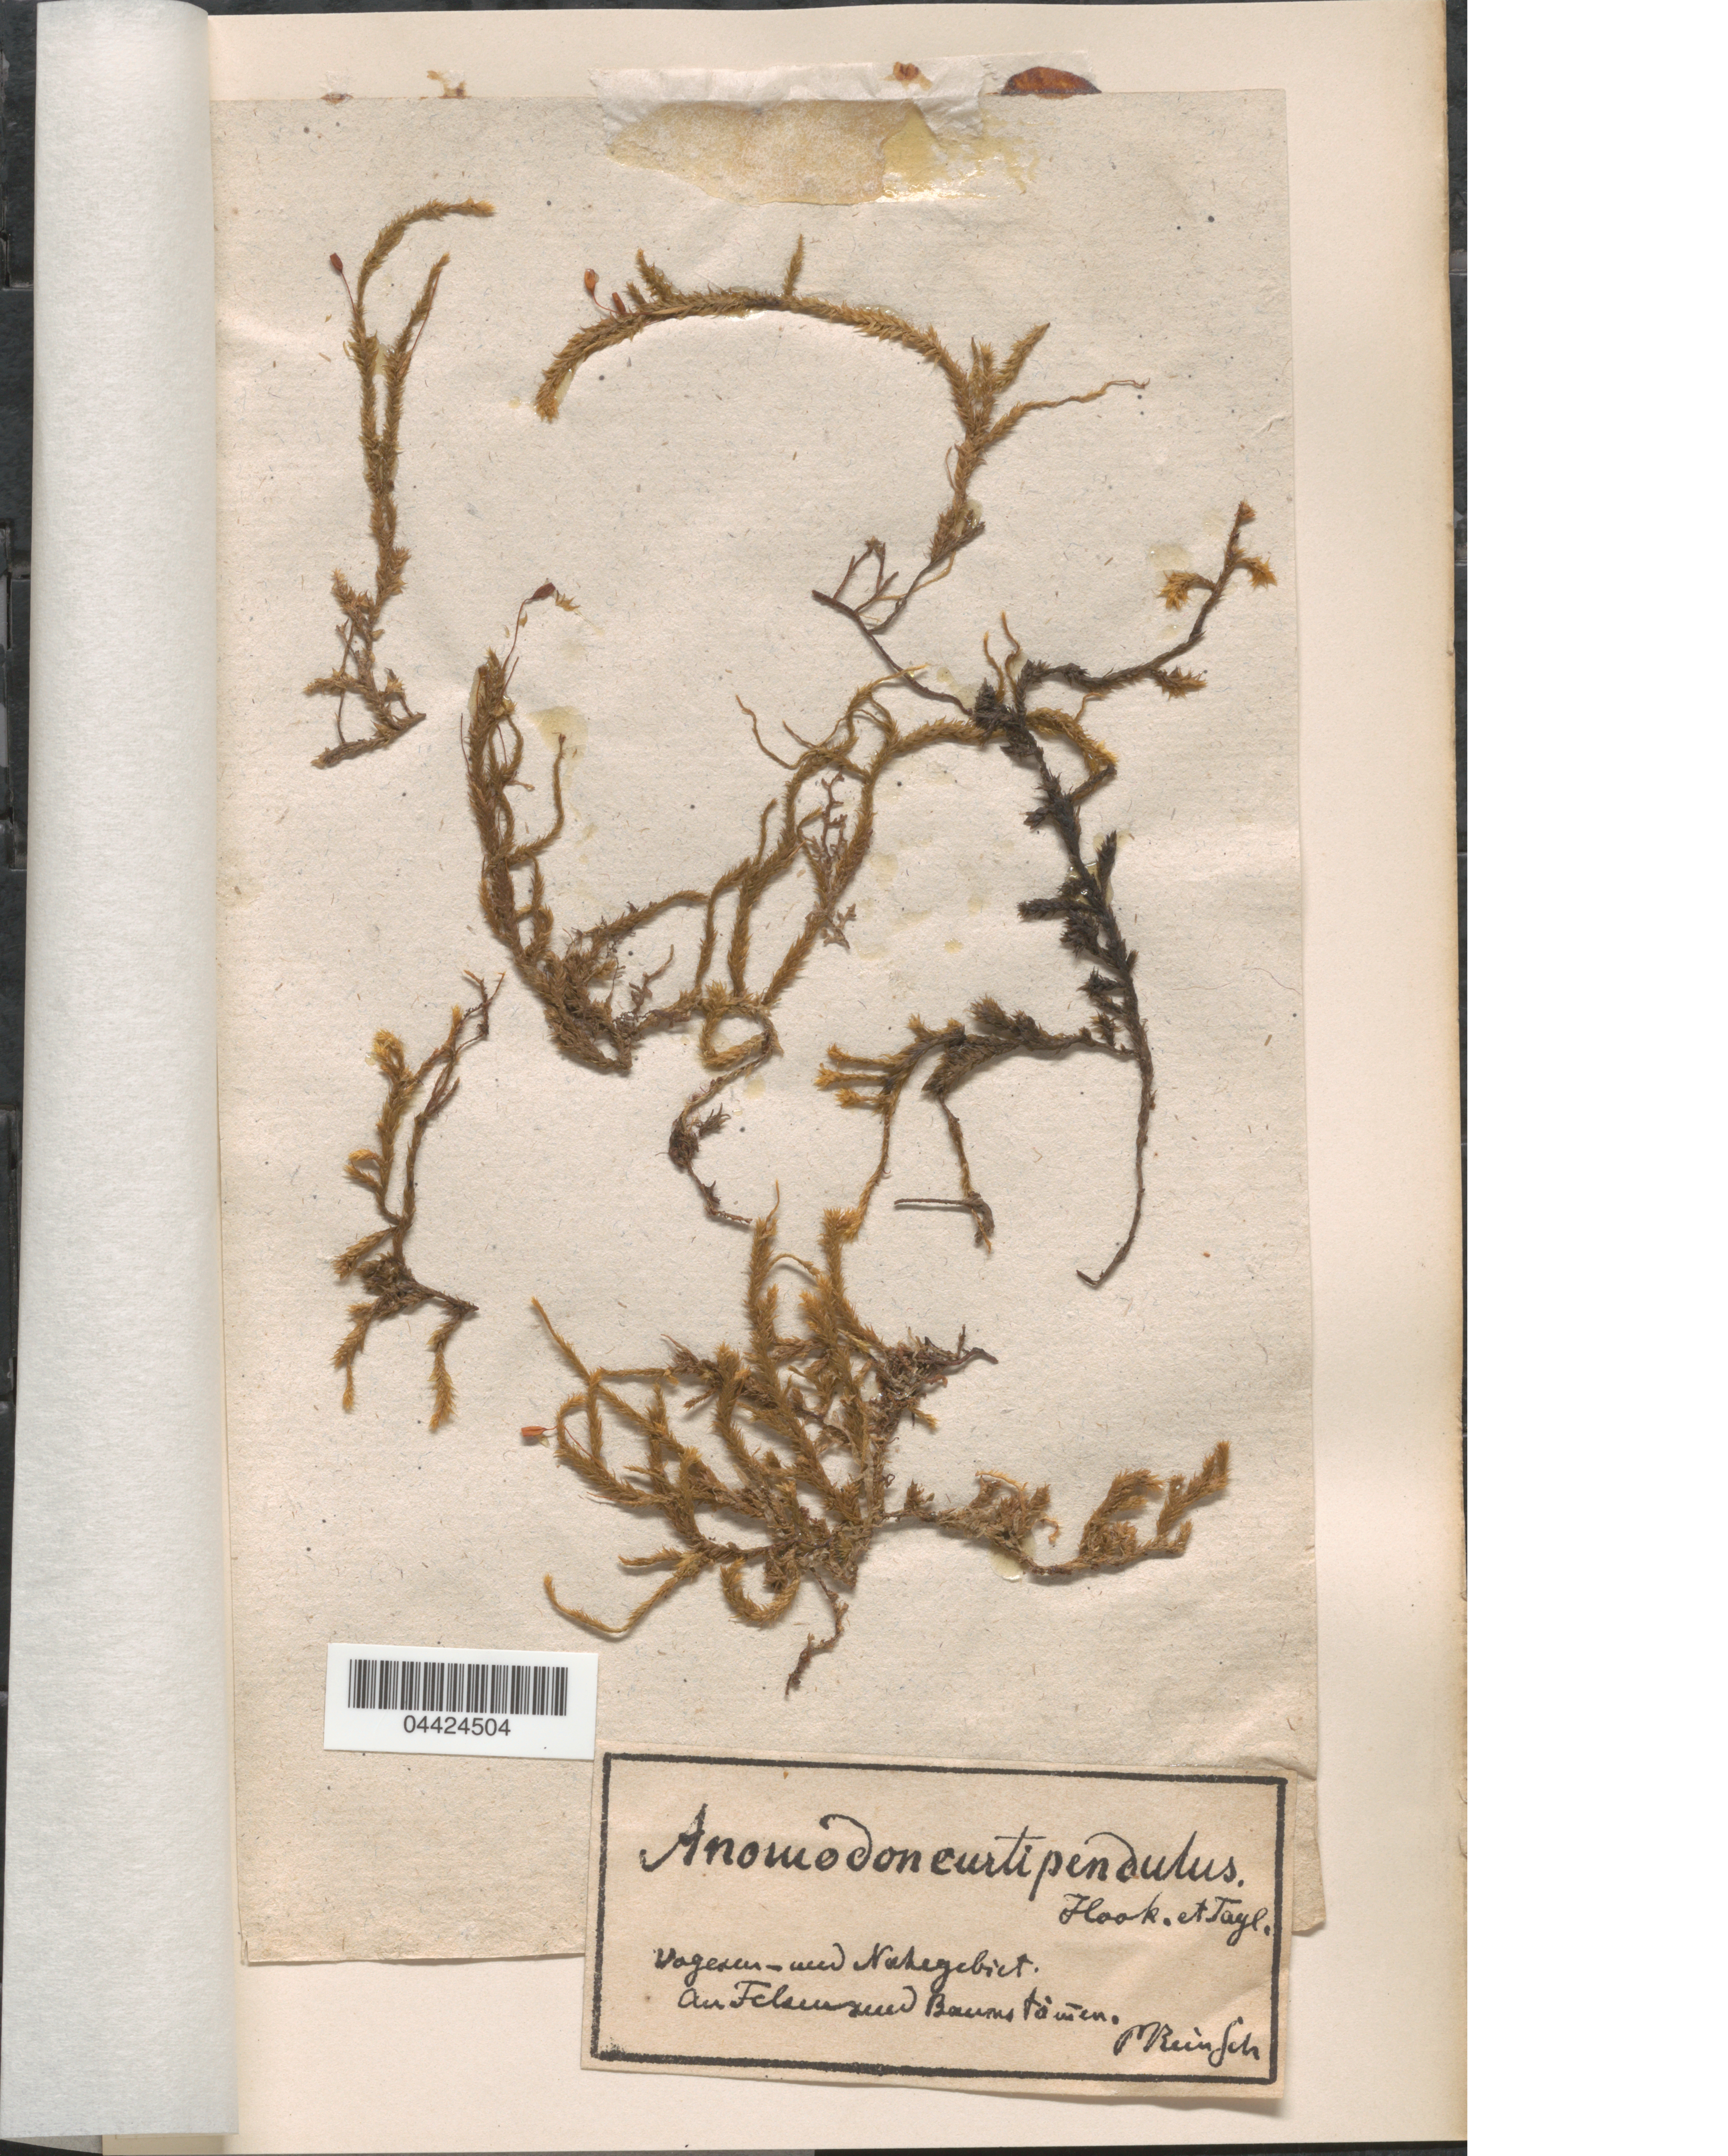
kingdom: Plantae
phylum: Bryophyta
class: Bryopsida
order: Hypnales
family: Antitrichiaceae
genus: Antitrichia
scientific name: Antitrichia curtipendula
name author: (Timm ex Hedw.) Brid.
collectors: P. Reinsch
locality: Vogesen-und Nahegebiet. An Felsen sund Baumstämmen.